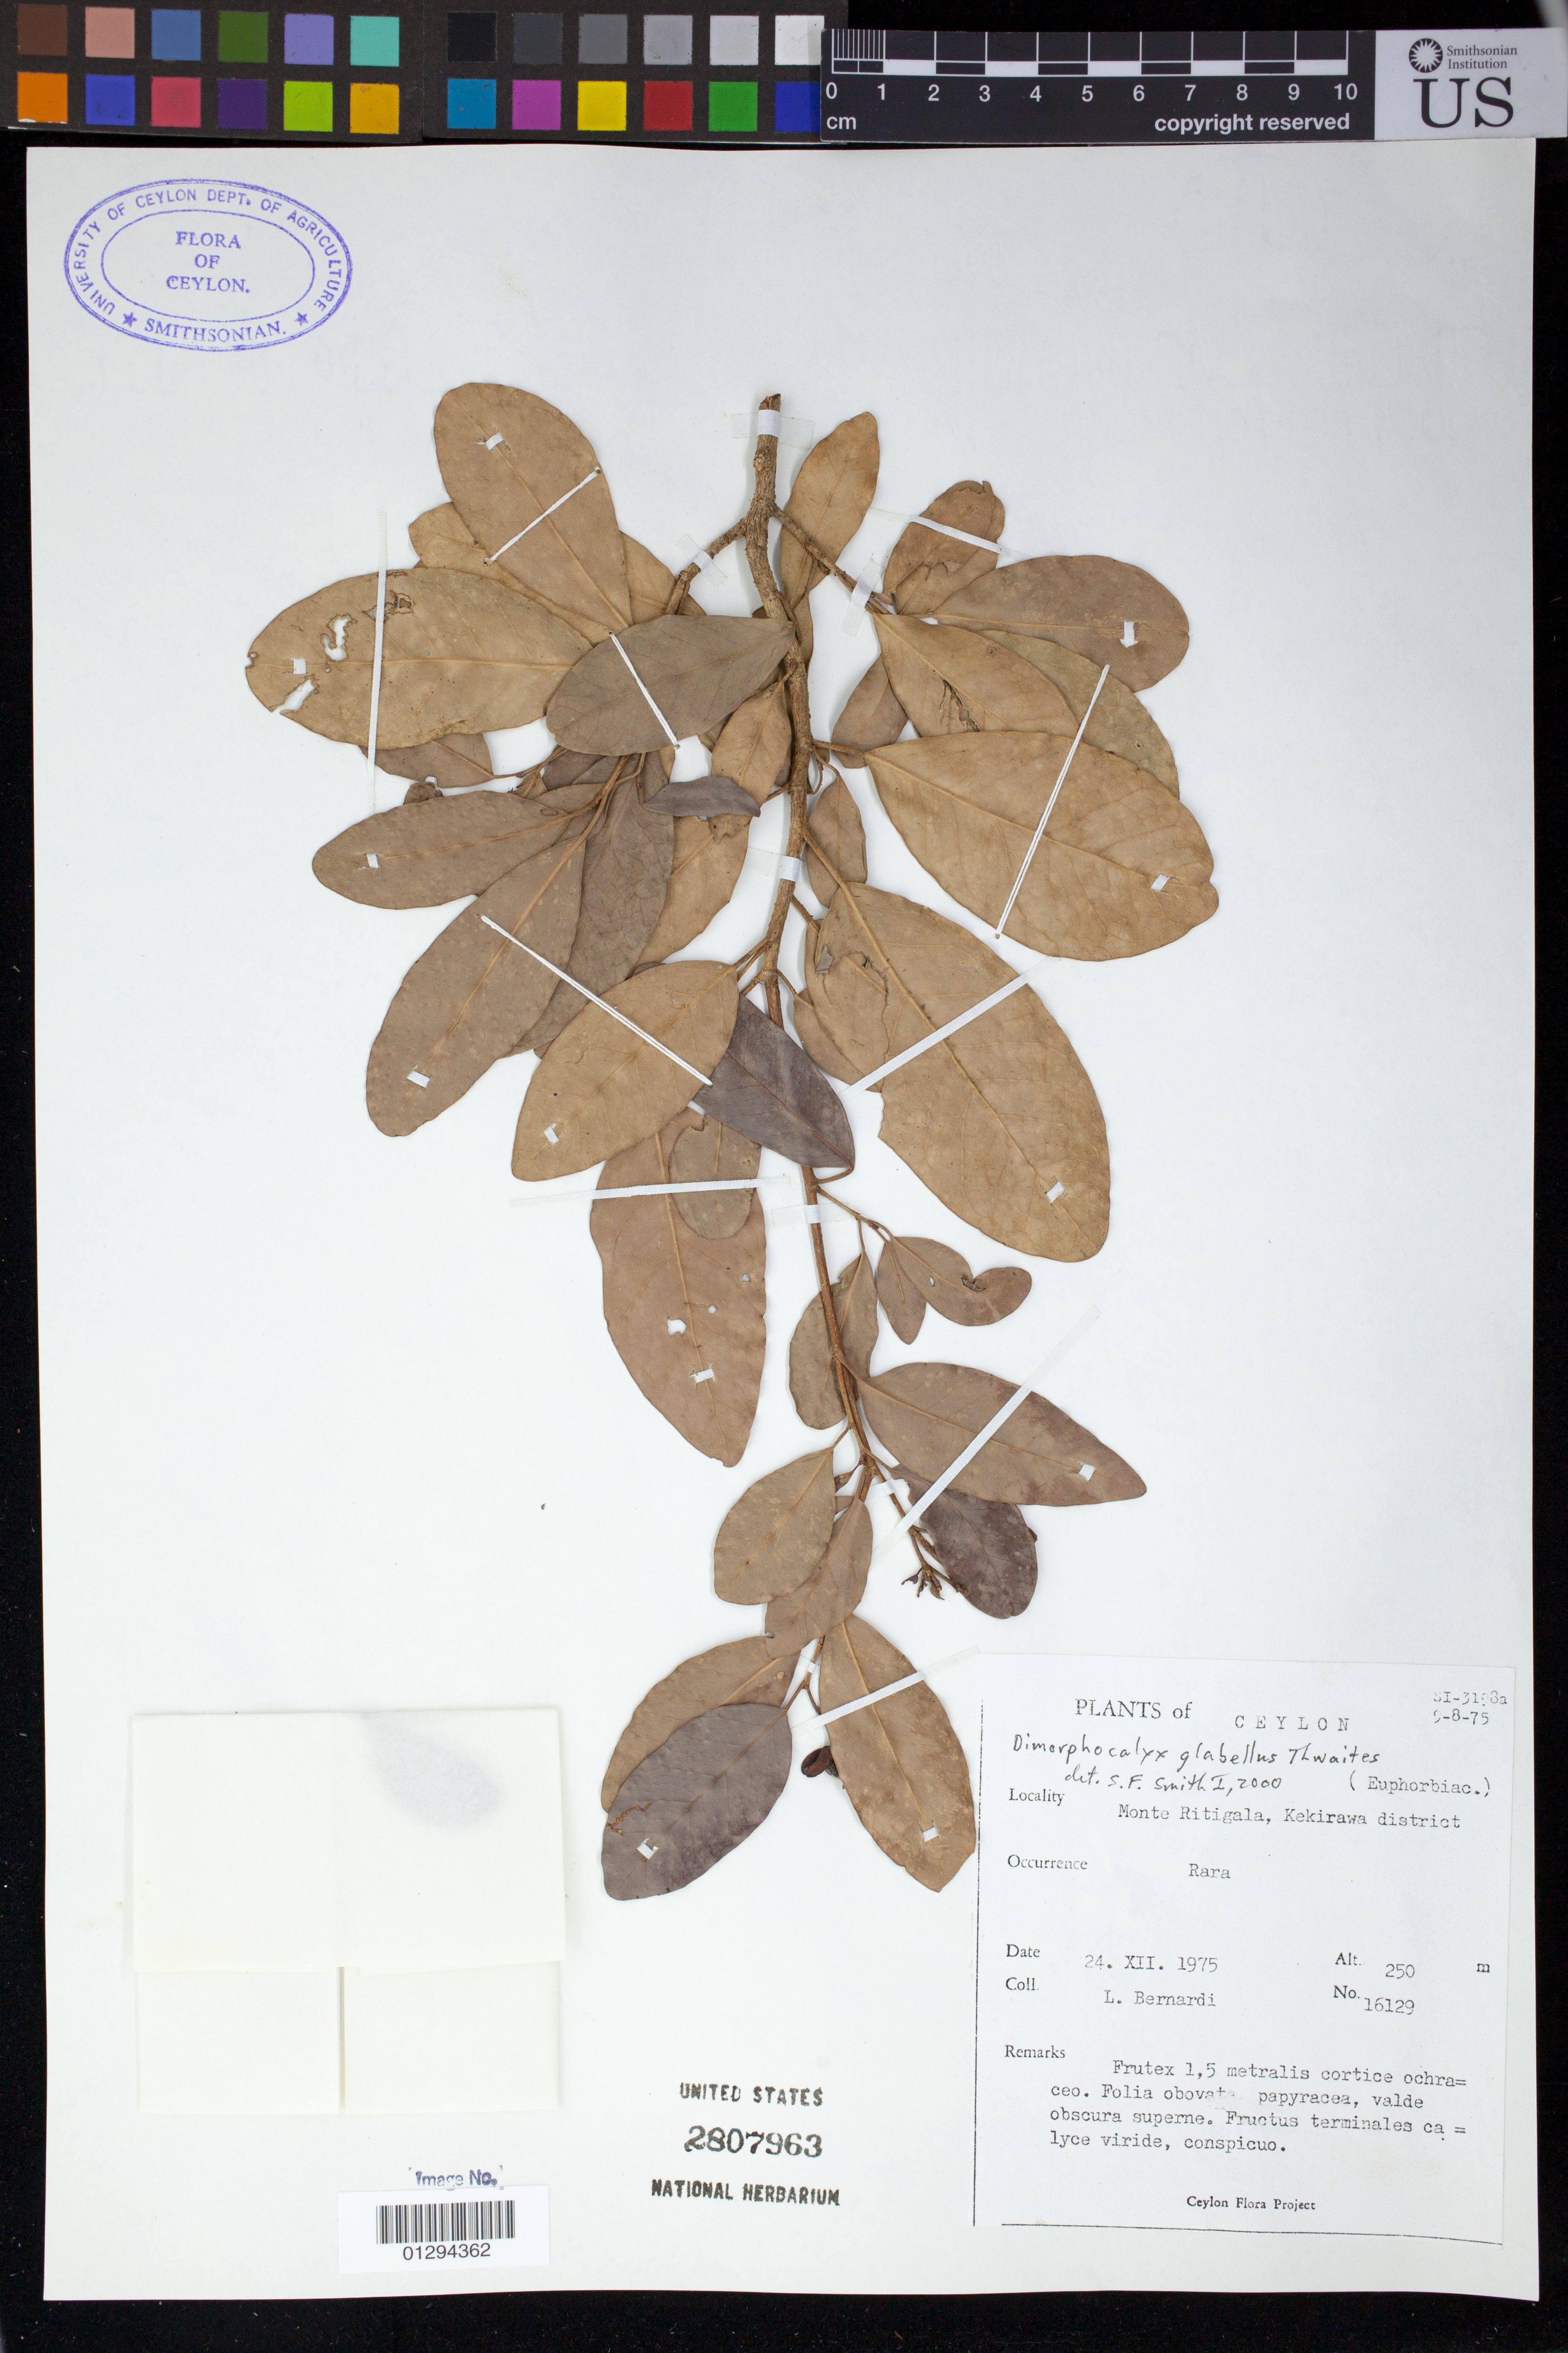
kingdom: Plantae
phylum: Tracheophyta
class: Magnoliopsida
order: Malpighiales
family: Euphorbiaceae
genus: Dimorphocalyx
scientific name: Dimorphocalyx glabellus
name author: Thwaites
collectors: L. Bernardi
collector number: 16129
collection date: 1975-12-24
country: Sri Lanka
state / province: North Central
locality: Monte Ritigala, Kekirawa district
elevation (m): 250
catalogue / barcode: US 2807963